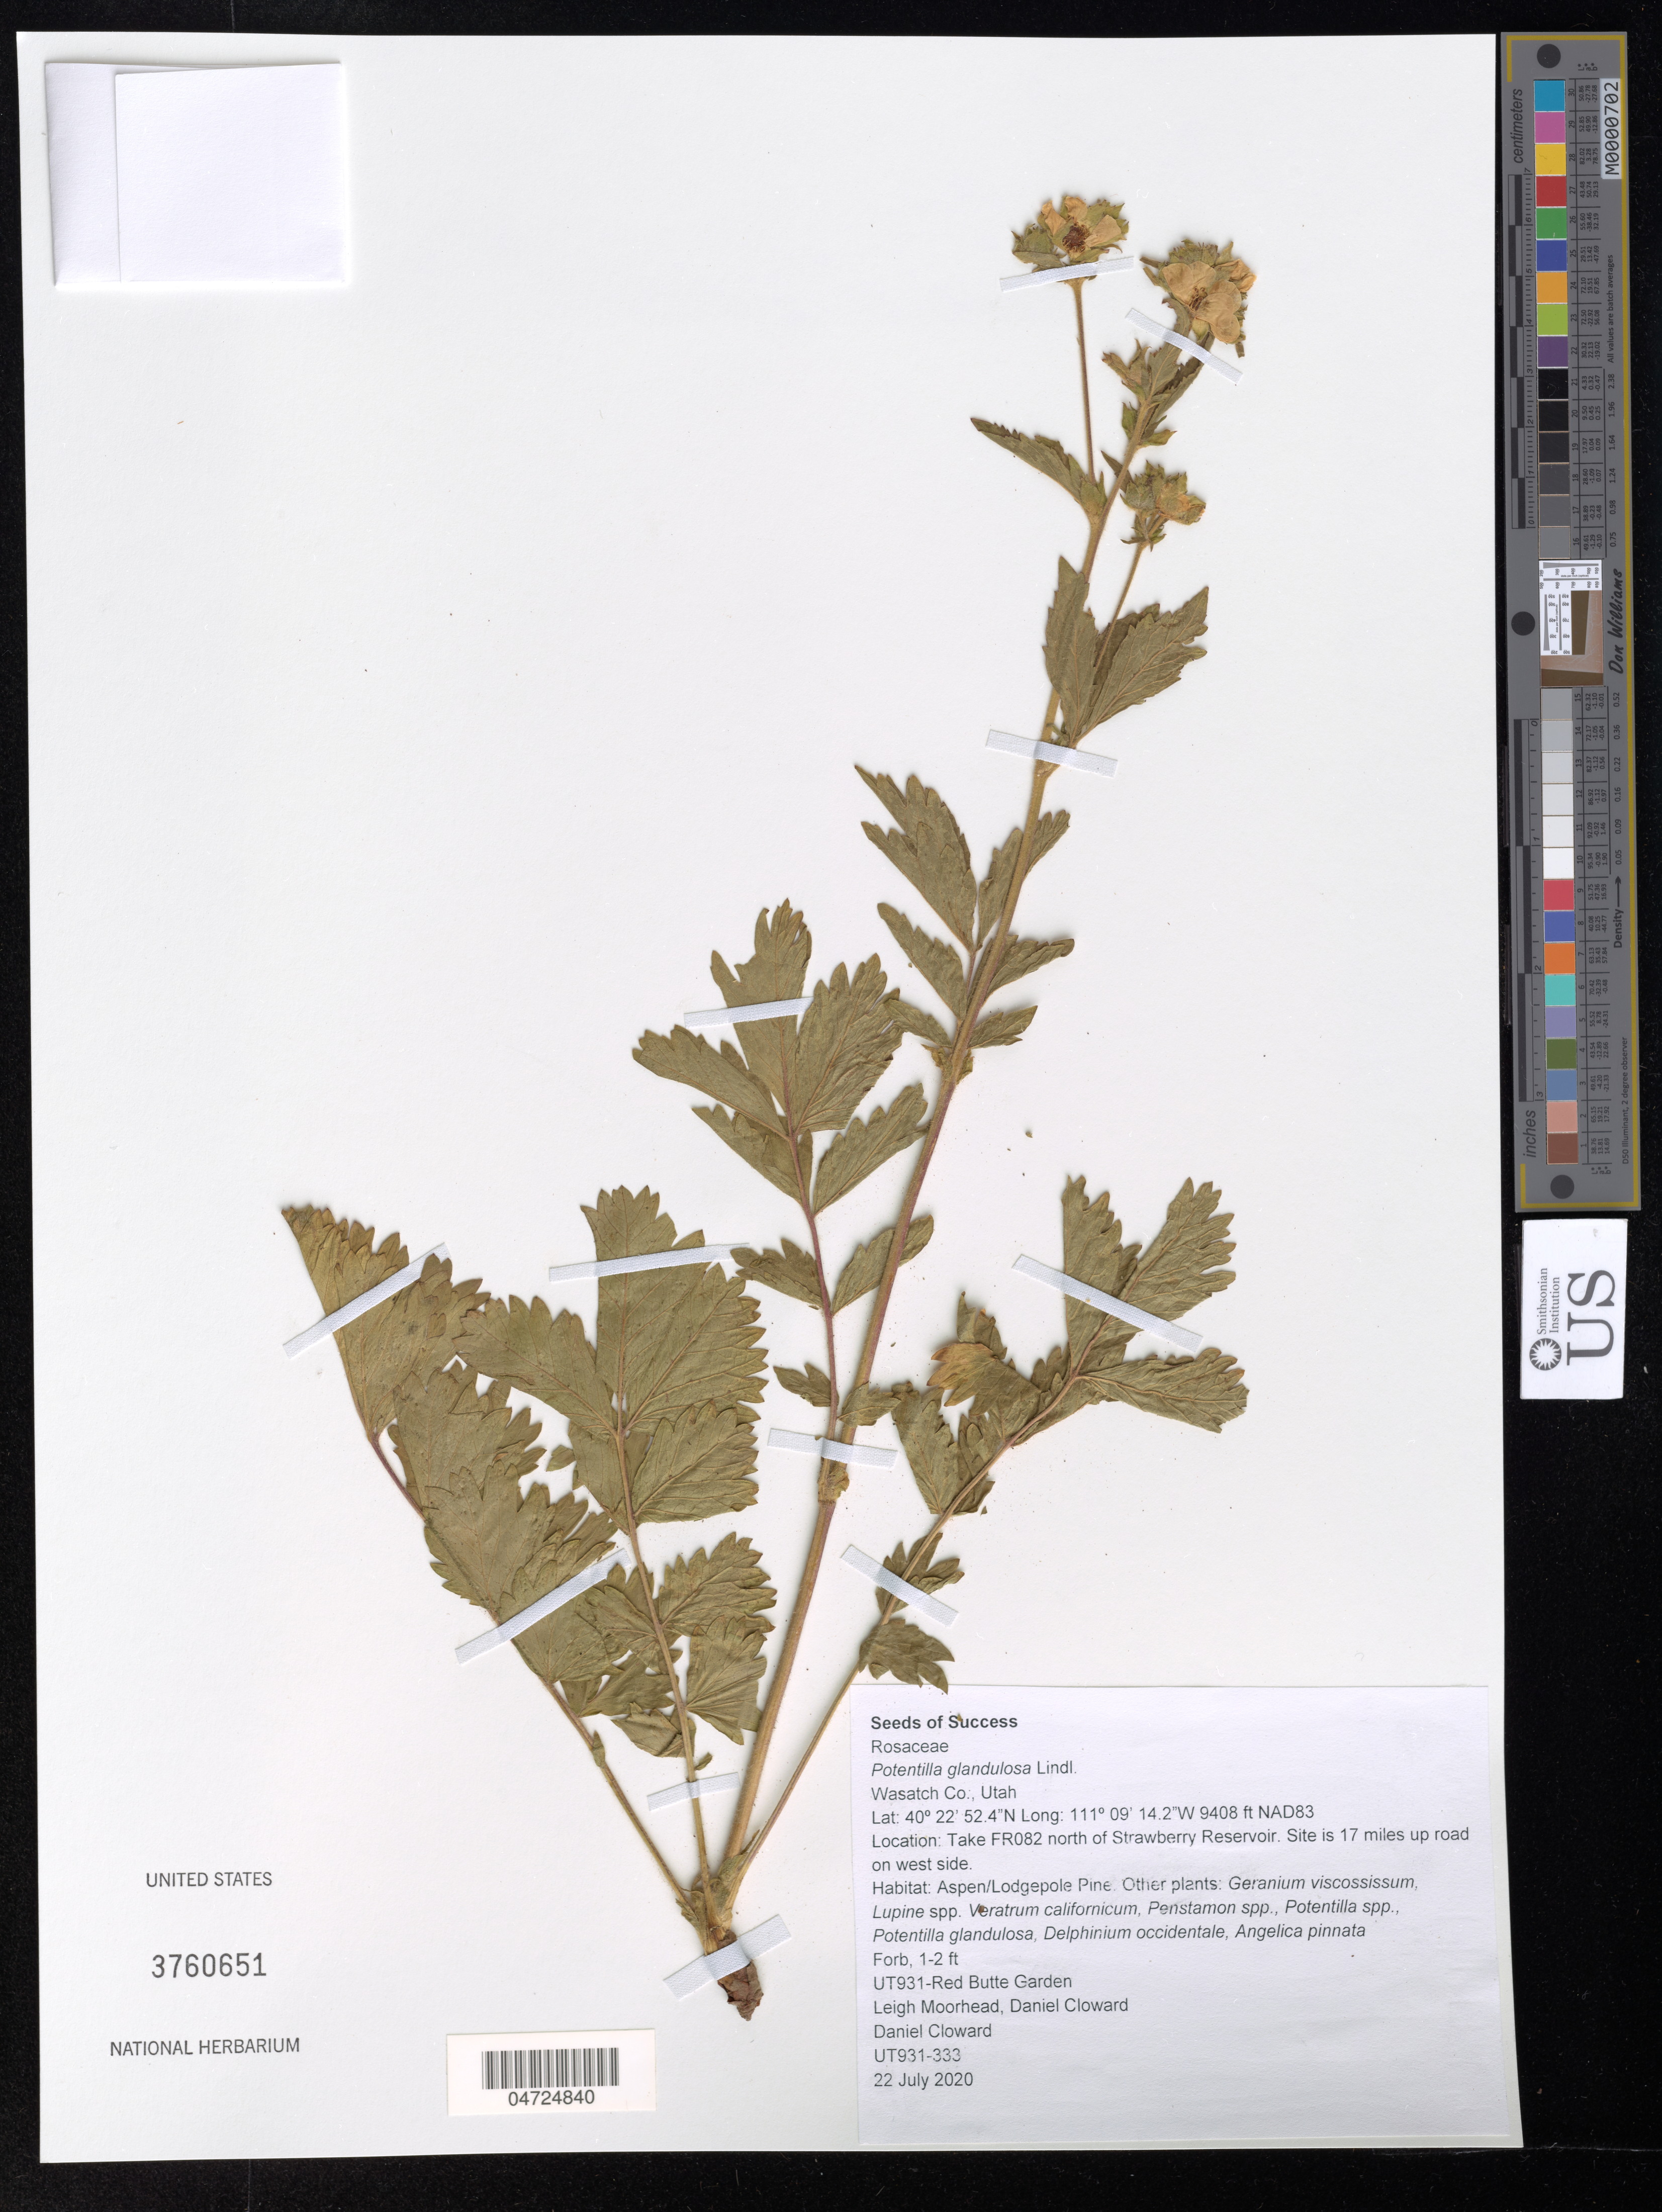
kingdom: Plantae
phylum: Tracheophyta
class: Magnoliopsida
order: Rosales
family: Rosaceae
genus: Potentilla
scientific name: Potentilla glandulosa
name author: Lindl.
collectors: L. Moorhead & D. Cloward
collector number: UT931-333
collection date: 2020-07-22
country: United States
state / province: Utah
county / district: Wasatch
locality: Wasatch Co. NAD83. Take FR082 north of Strawberry Reservoir. Site is 17 miles up road on west side. Red Butte Garden.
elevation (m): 2868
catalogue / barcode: US 3760651